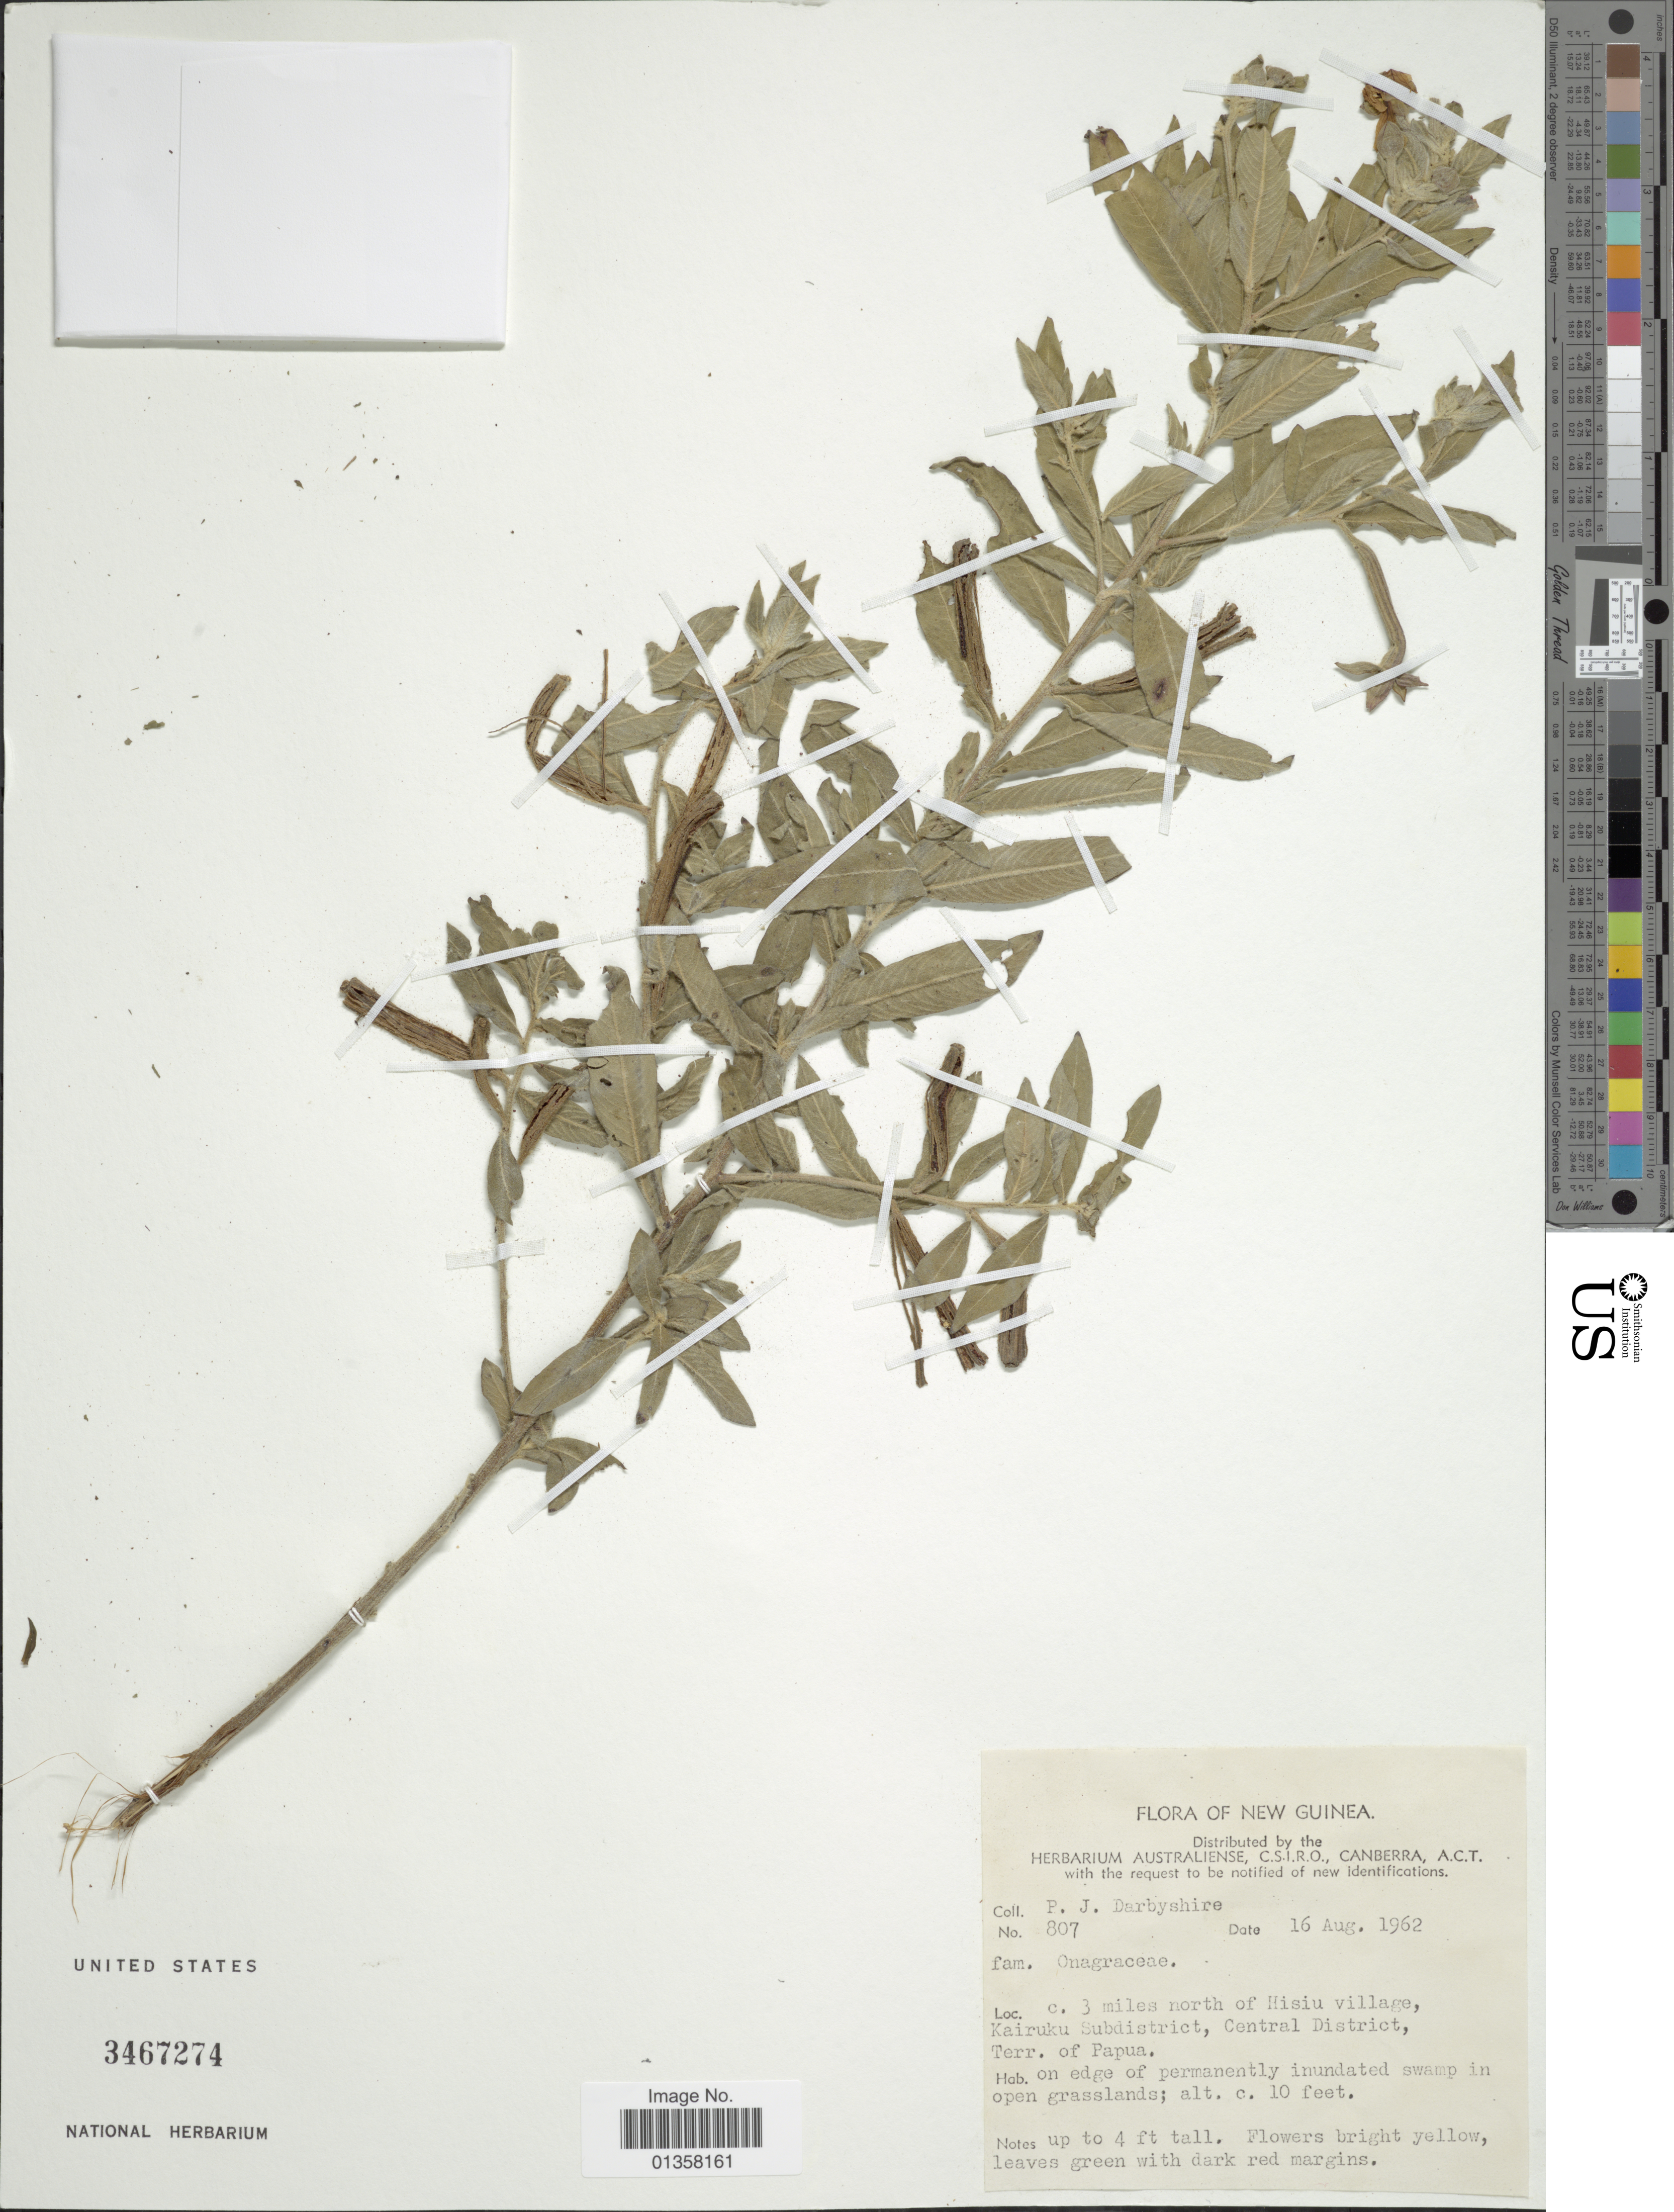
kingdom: Plantae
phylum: Tracheophyta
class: Magnoliopsida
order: Myrtales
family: Onagraceae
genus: Ludwigia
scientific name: Ludwigia sp.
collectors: P. Darbyshire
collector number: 807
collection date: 1962-08-16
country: Papua New Guinea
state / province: Central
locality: C. 3 miles north of Hisiu village, Kairuku Subdistrict, Central District, Terr. of Papua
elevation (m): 3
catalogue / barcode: US 3467274